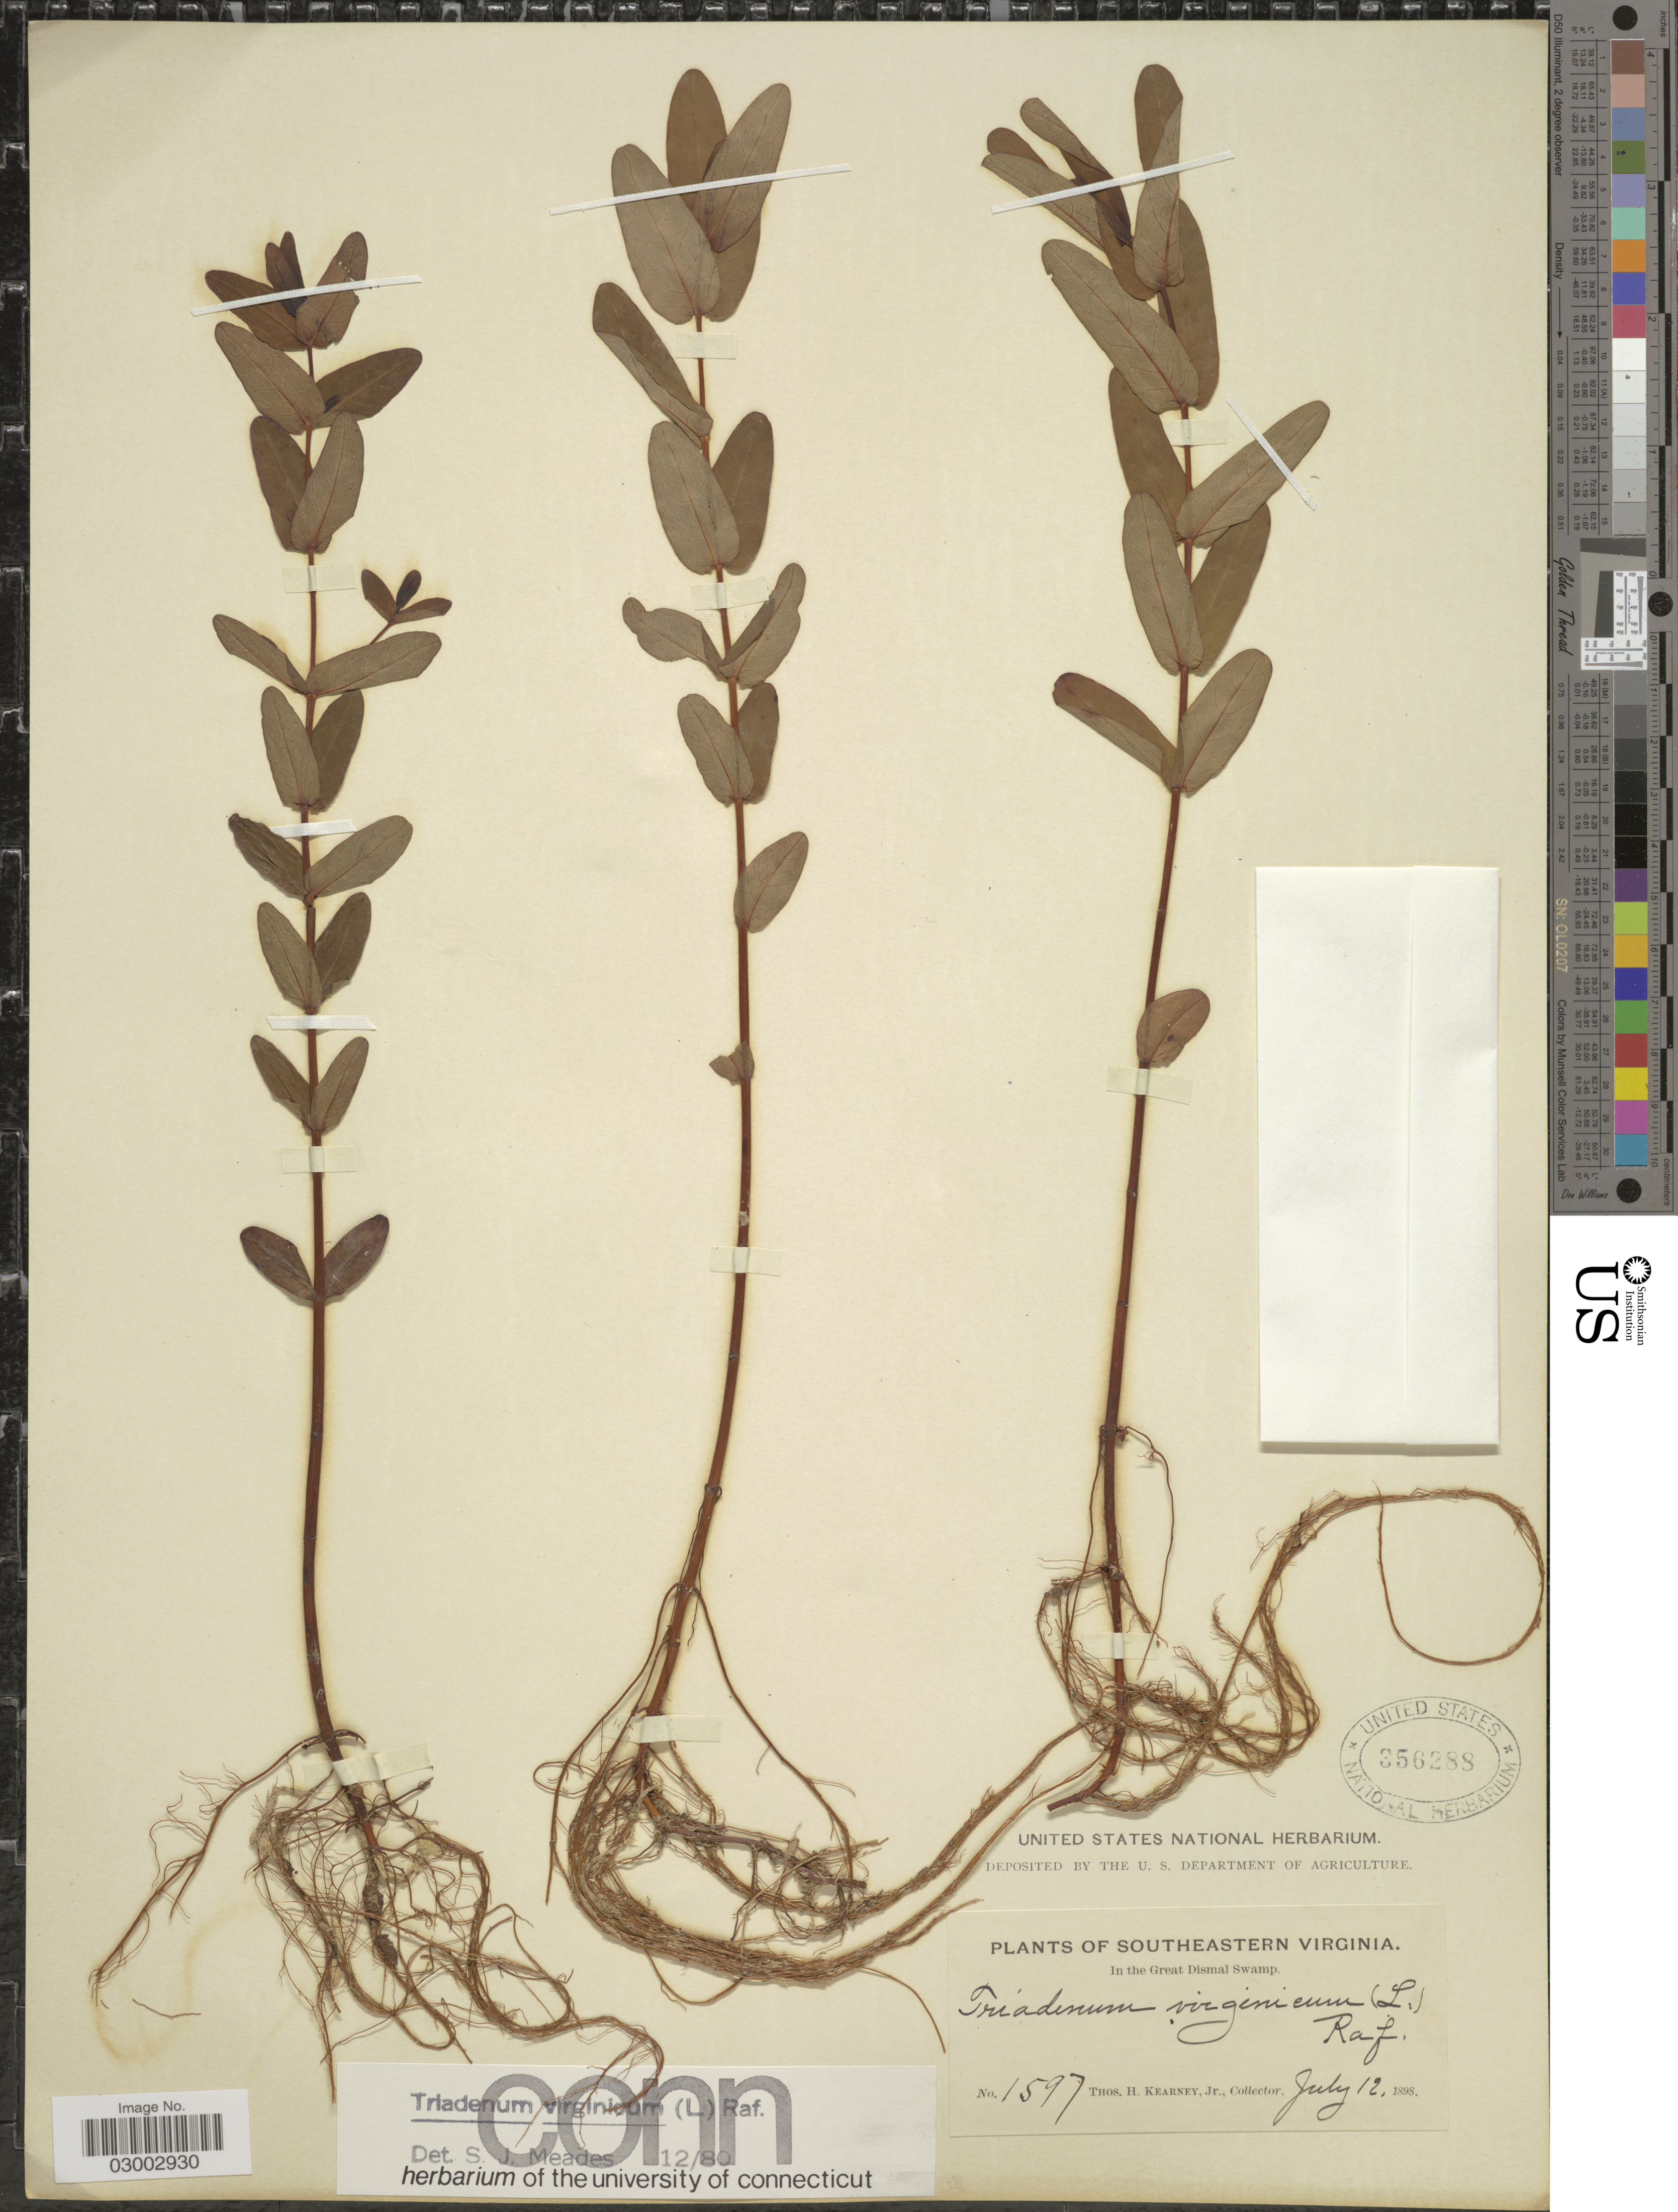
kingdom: Plantae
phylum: Tracheophyta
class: Magnoliopsida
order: Malpighiales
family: Hypericaceae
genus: Hypericum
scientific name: Hypericum virginicum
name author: L.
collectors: T. H. Kearney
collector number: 1597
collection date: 1898-07-12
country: United States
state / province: Virginia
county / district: City of Chesapeake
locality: Southeastern Virginia. In the Great Dismal Swamp.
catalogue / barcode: US 356288